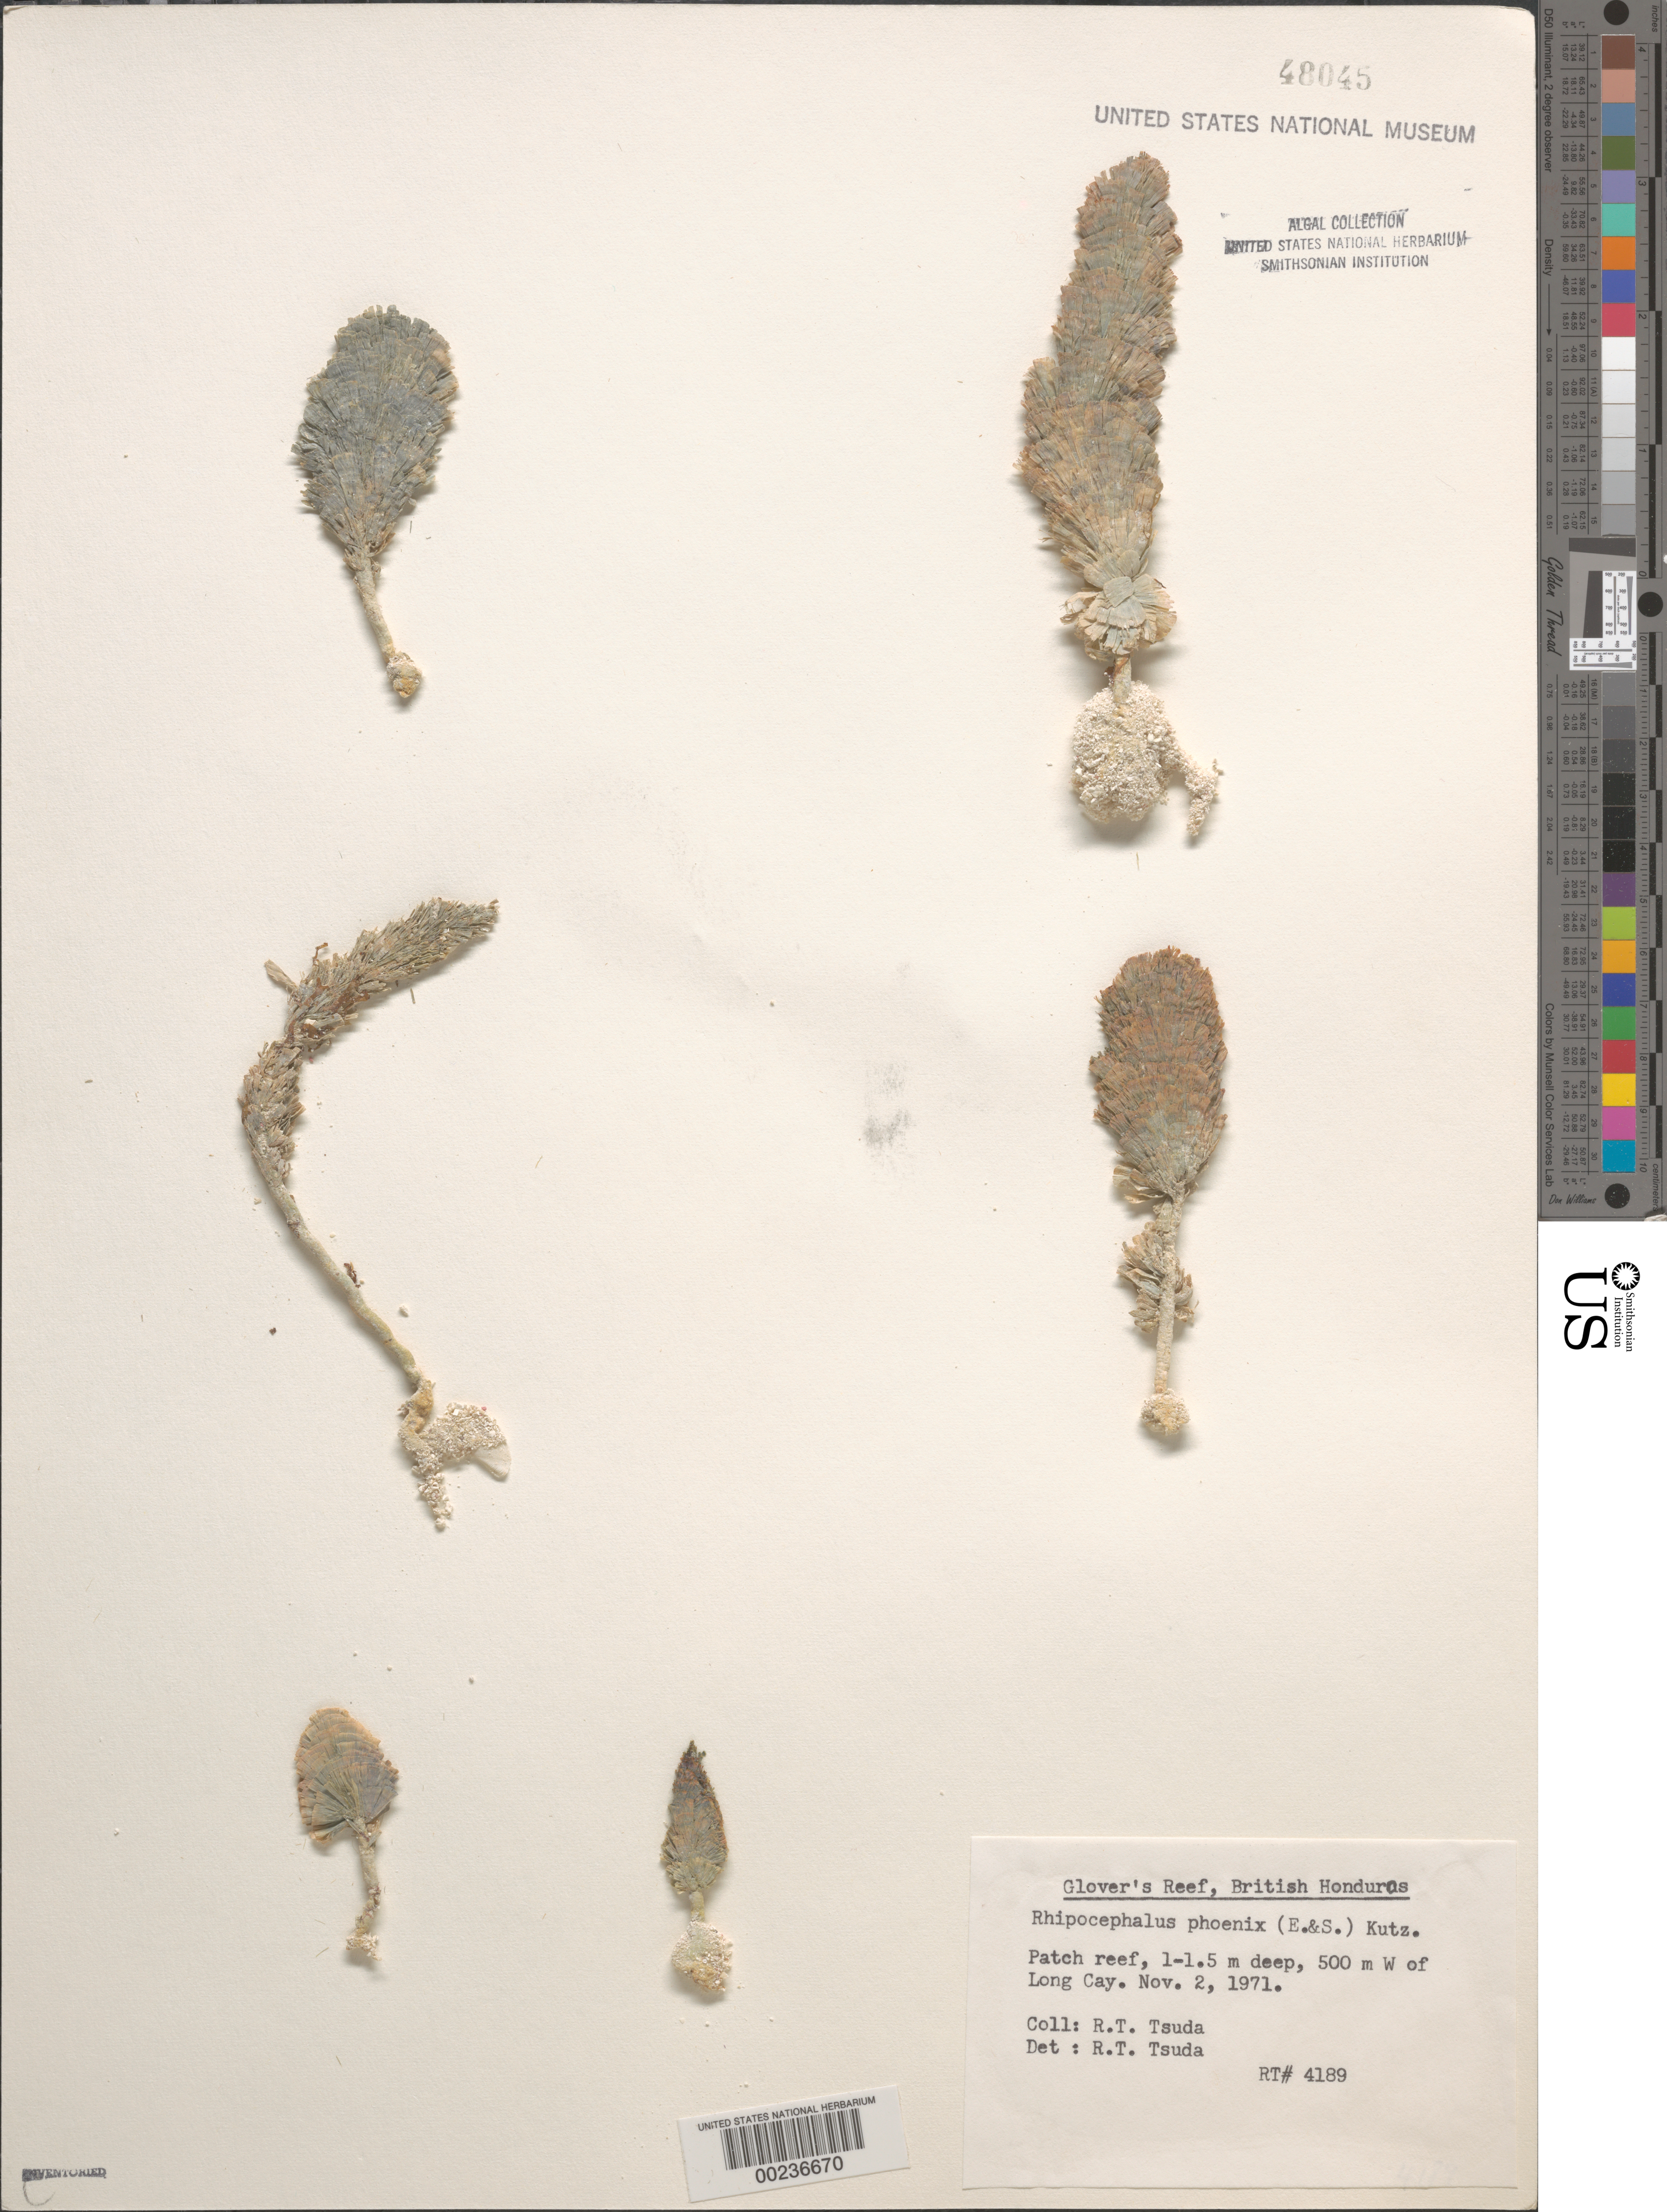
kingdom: Plantae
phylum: Chlorophyta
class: Ulvophyceae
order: Bryopsidales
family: Udoteaceae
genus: Rhipocephalus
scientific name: Rhipocephalus phoenix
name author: (J. Ellis & Sol.) Kütz.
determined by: Tsuda, R. T.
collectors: R. Tsuda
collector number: Rt 4189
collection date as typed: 02 Nov 1971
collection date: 1971-11-02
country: Belize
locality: Glover's Reef, W of Long Cay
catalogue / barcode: US 48045